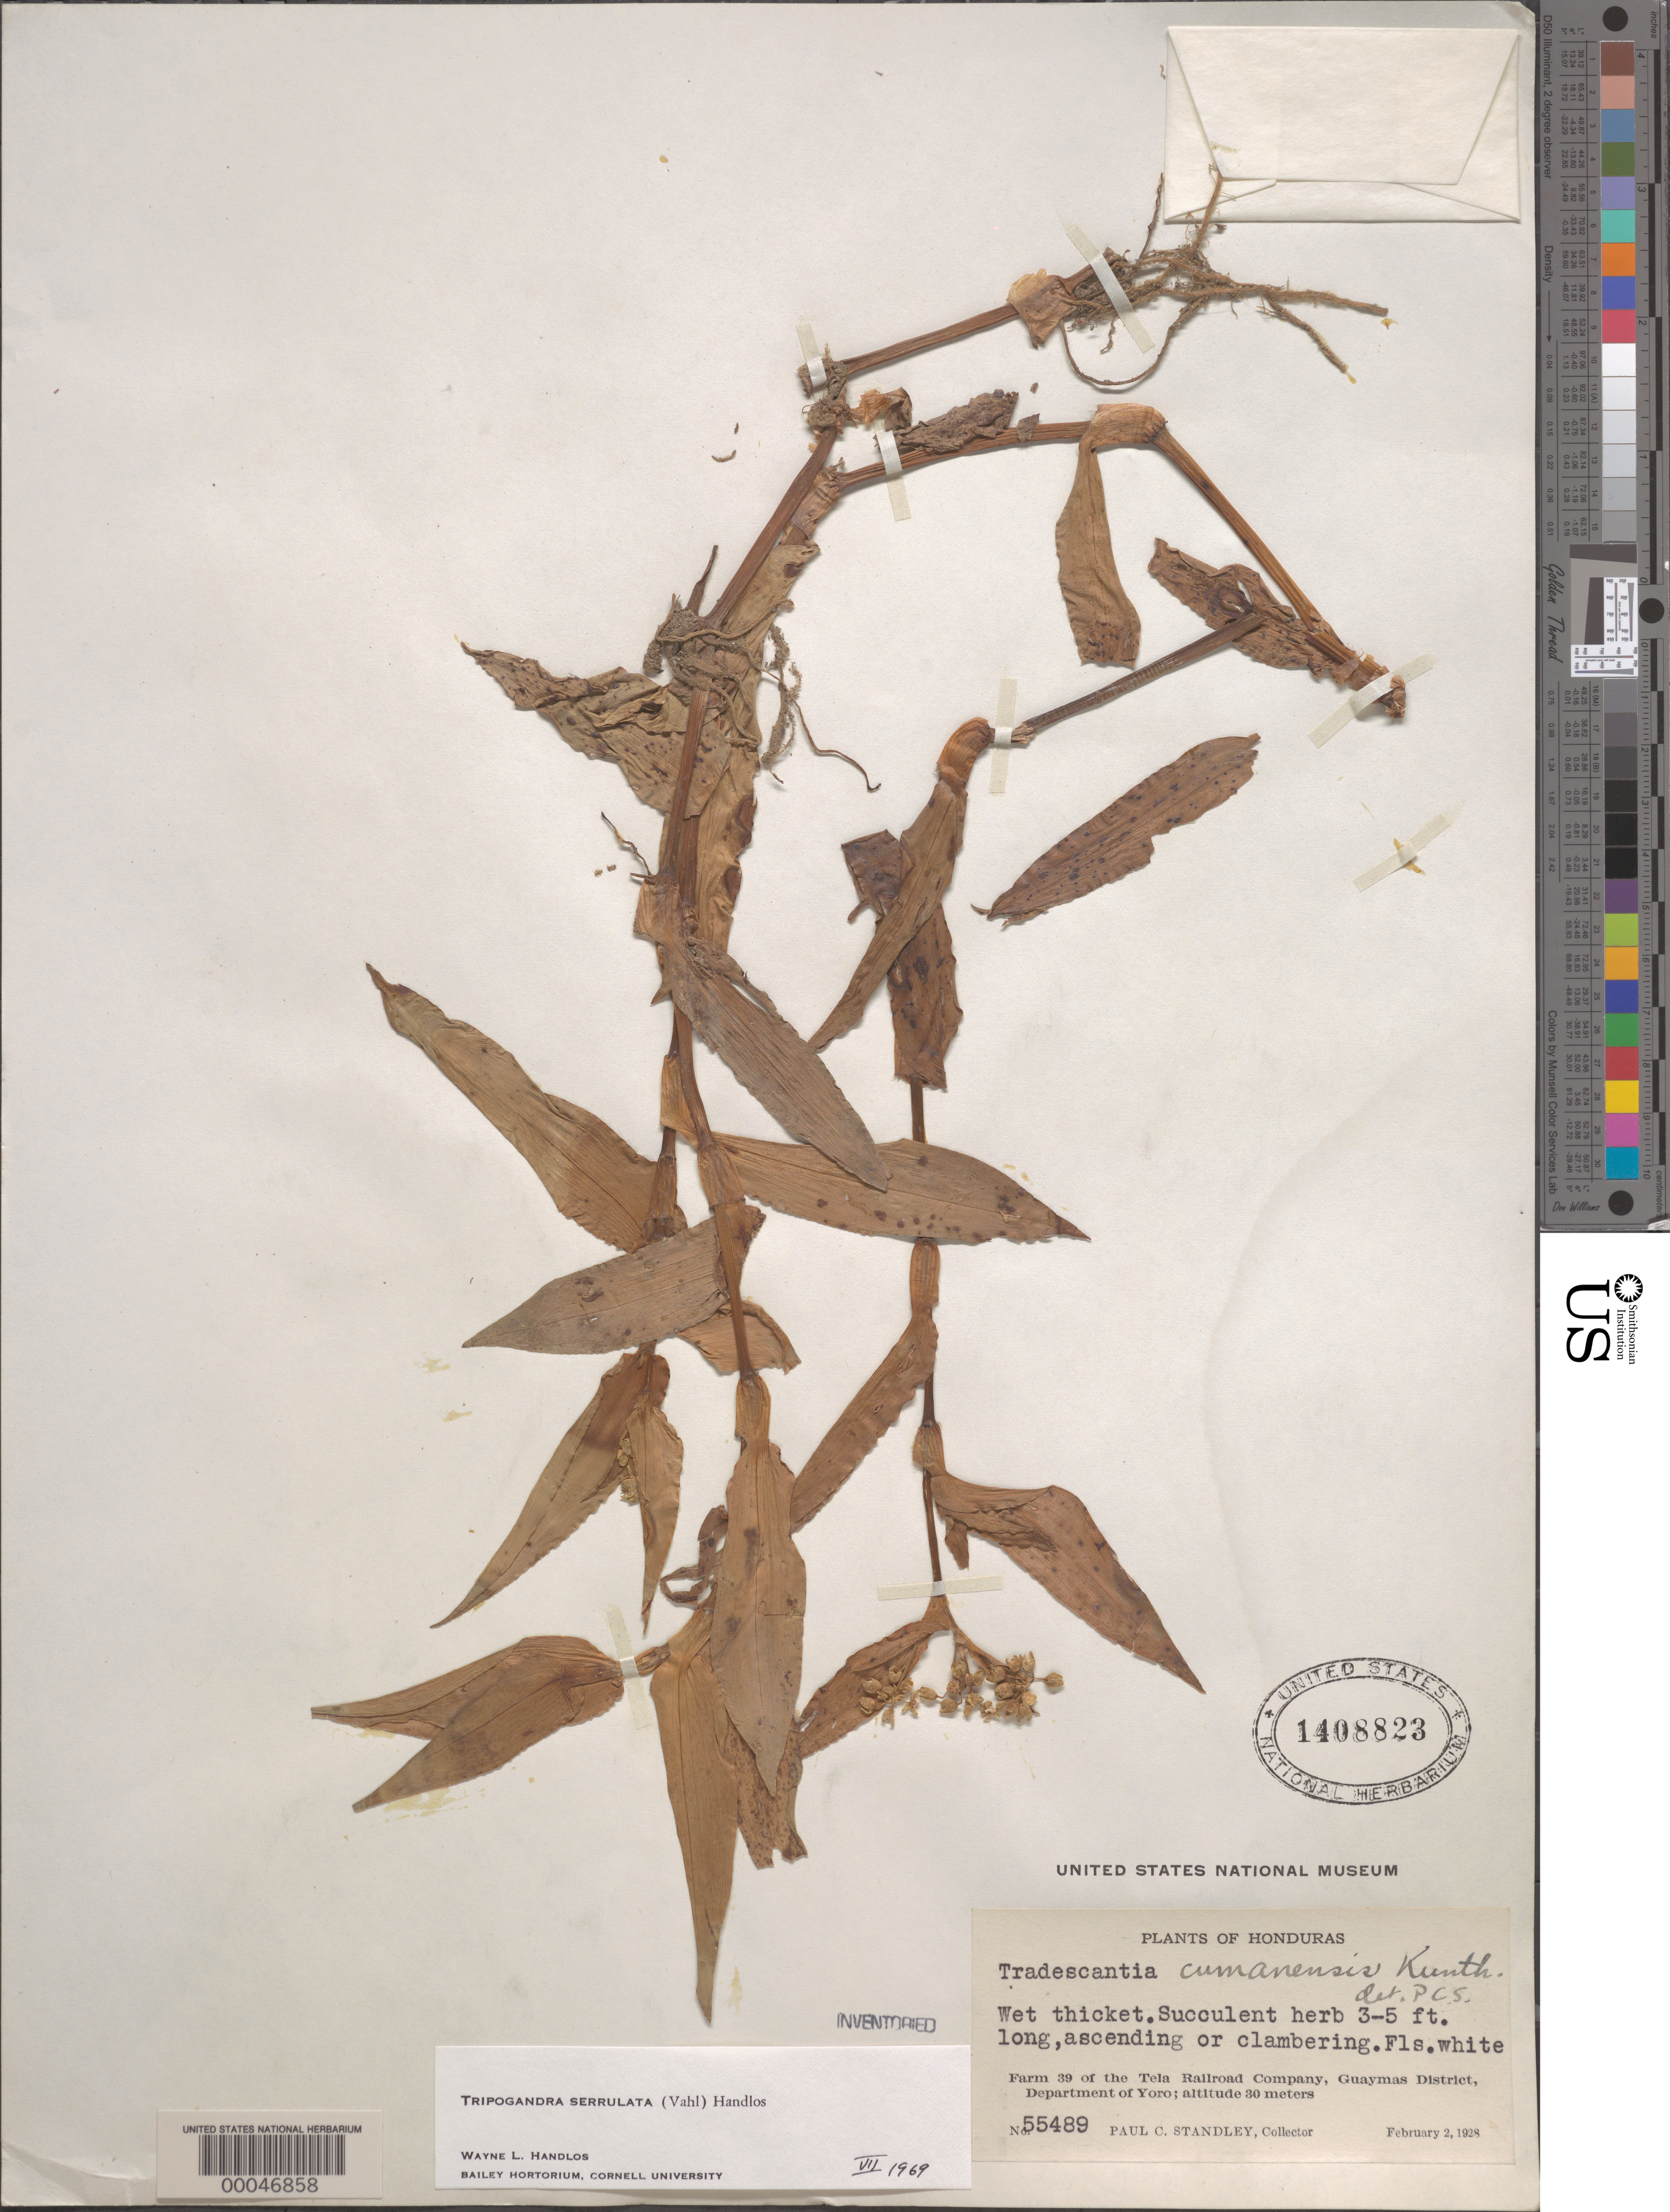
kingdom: Plantae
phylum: Tracheophyta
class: Liliopsida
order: Commelinales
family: Commelinaceae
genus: Tripogandra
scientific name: Tripogandra serrulata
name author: (Vahl) Handlos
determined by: Handlos, W. L.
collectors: P. C. Standley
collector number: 55489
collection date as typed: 02 Feb 1928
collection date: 1928-02-02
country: Honduras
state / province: Yoro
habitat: Wet thicket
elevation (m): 30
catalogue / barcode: US 1408823